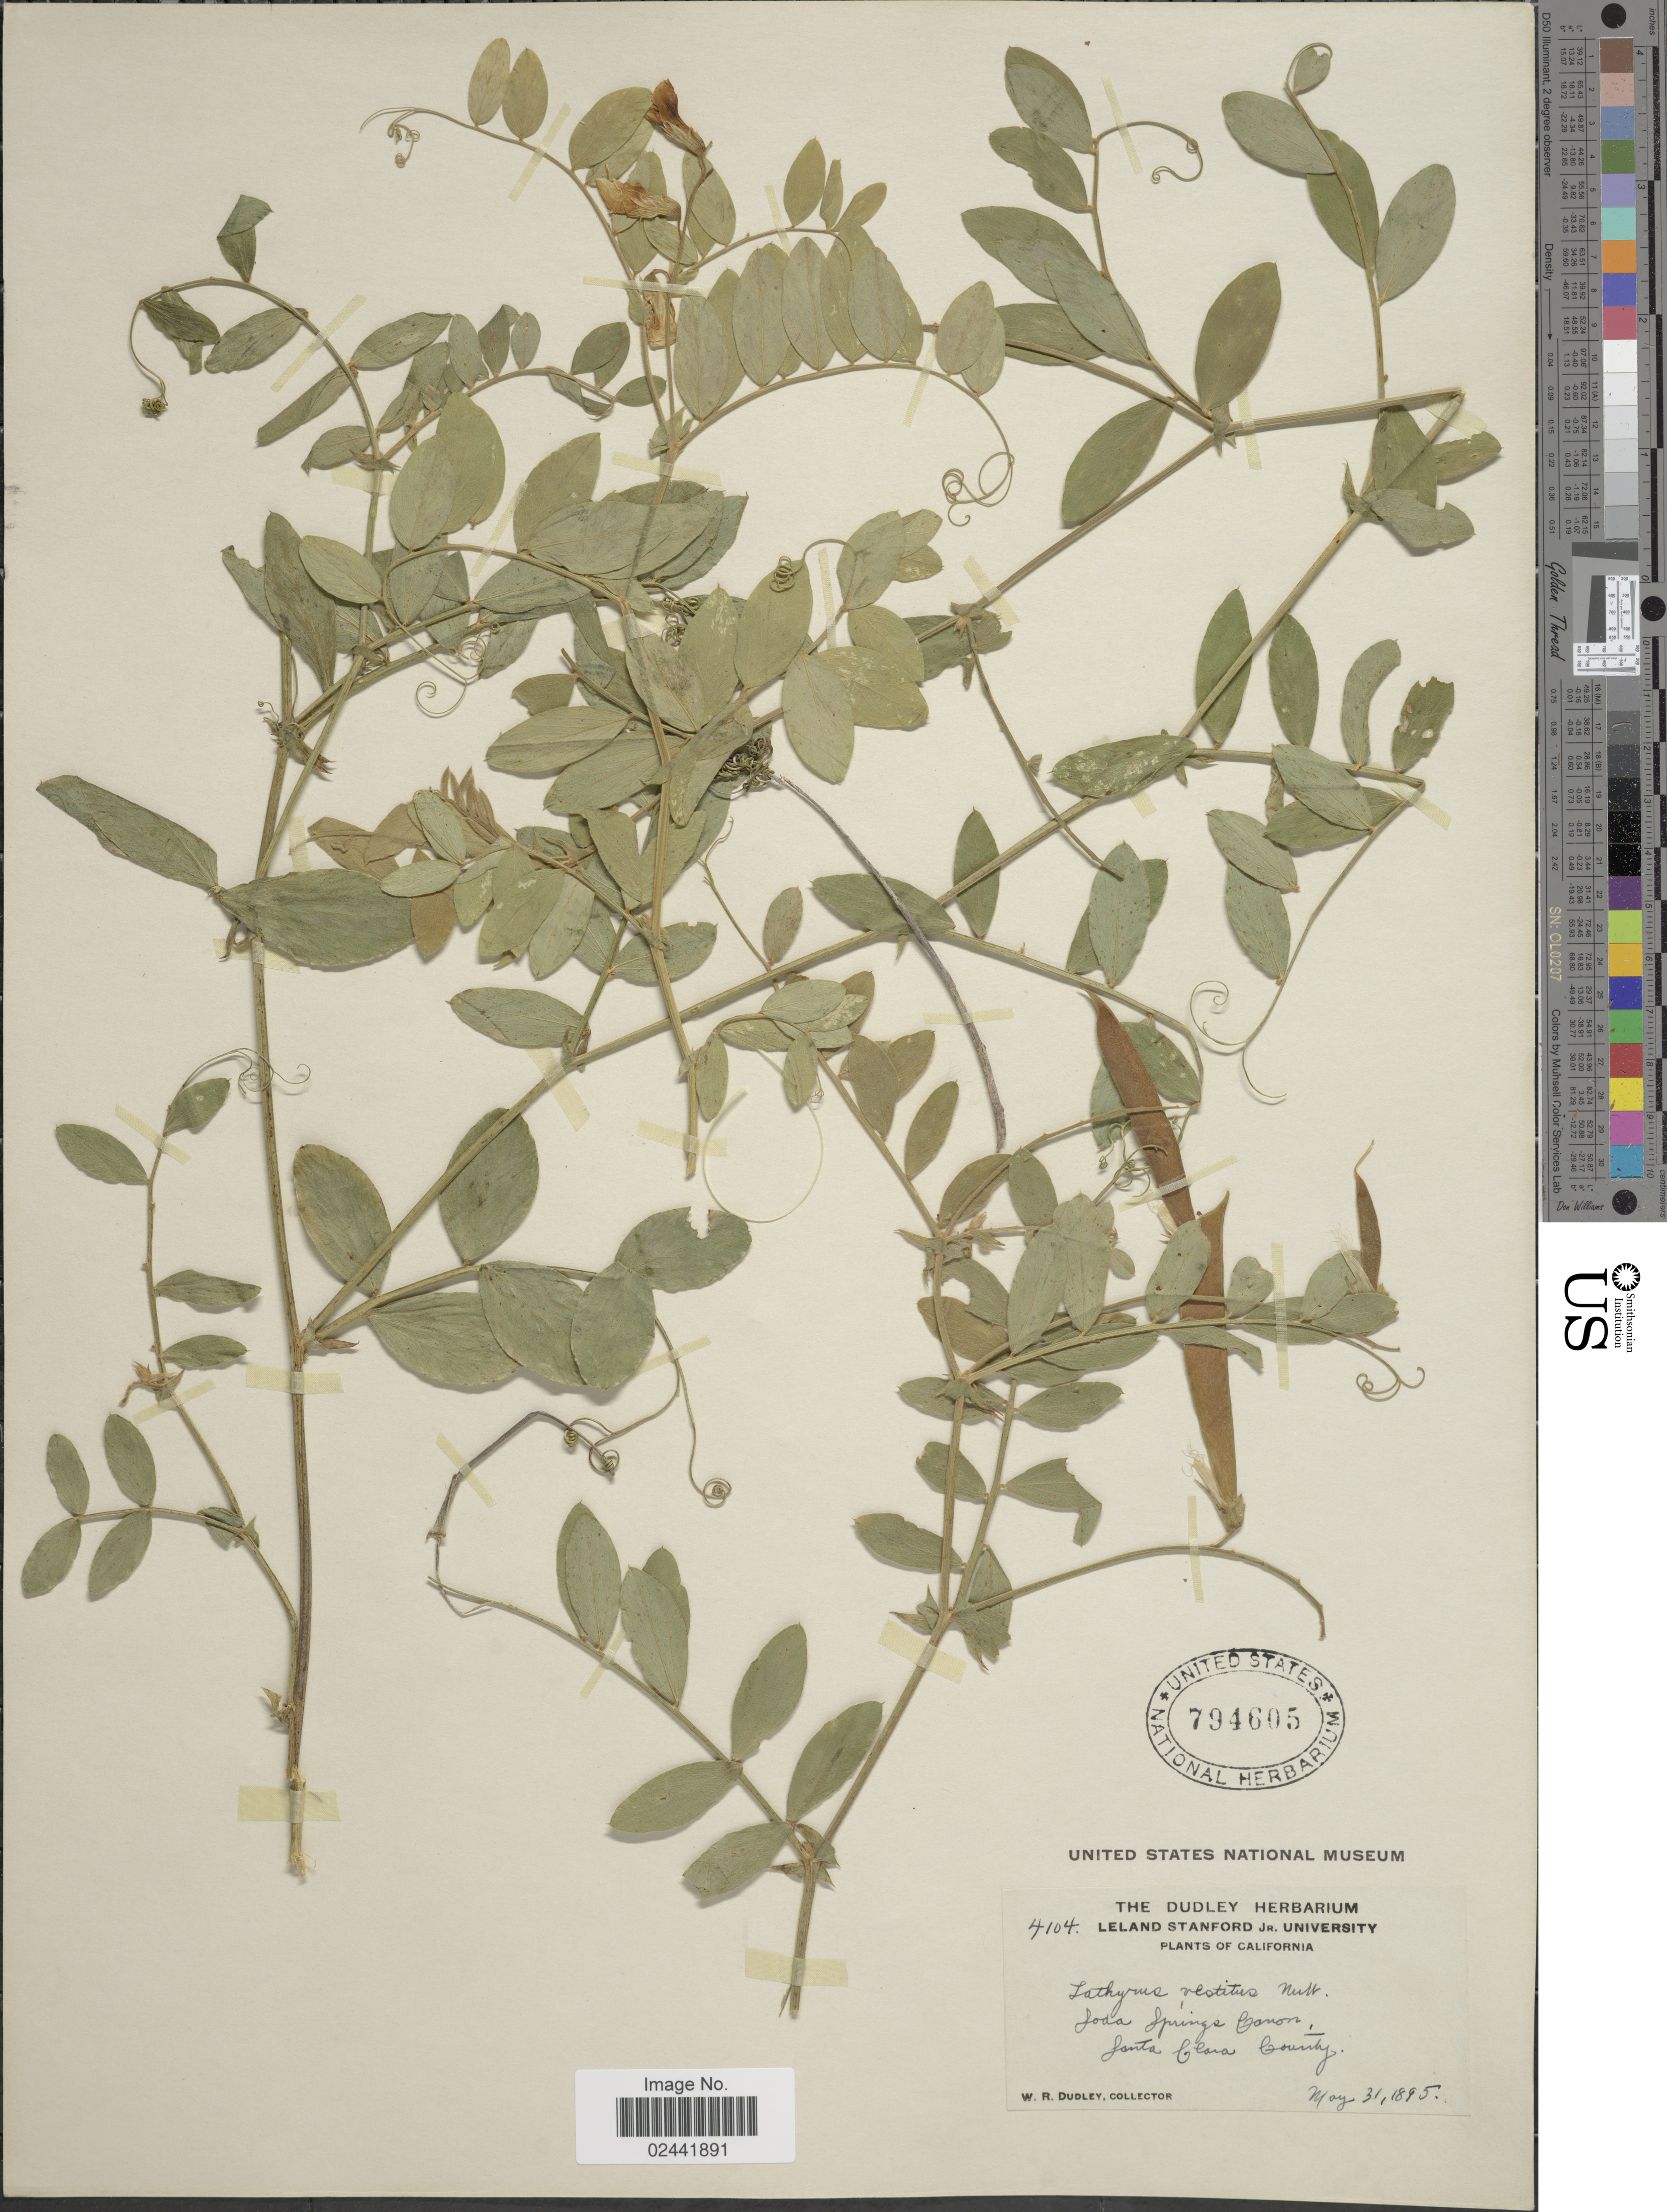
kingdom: Plantae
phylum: Tracheophyta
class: Magnoliopsida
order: Fabales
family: Fabaceae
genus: Lathyrus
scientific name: Lathyrus vestitus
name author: Nutt.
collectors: W. Dudley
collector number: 4104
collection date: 1895-05-31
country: United States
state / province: California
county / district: Santa Clara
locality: Soda Springs Canon, Santa Clara County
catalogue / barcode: US 794605